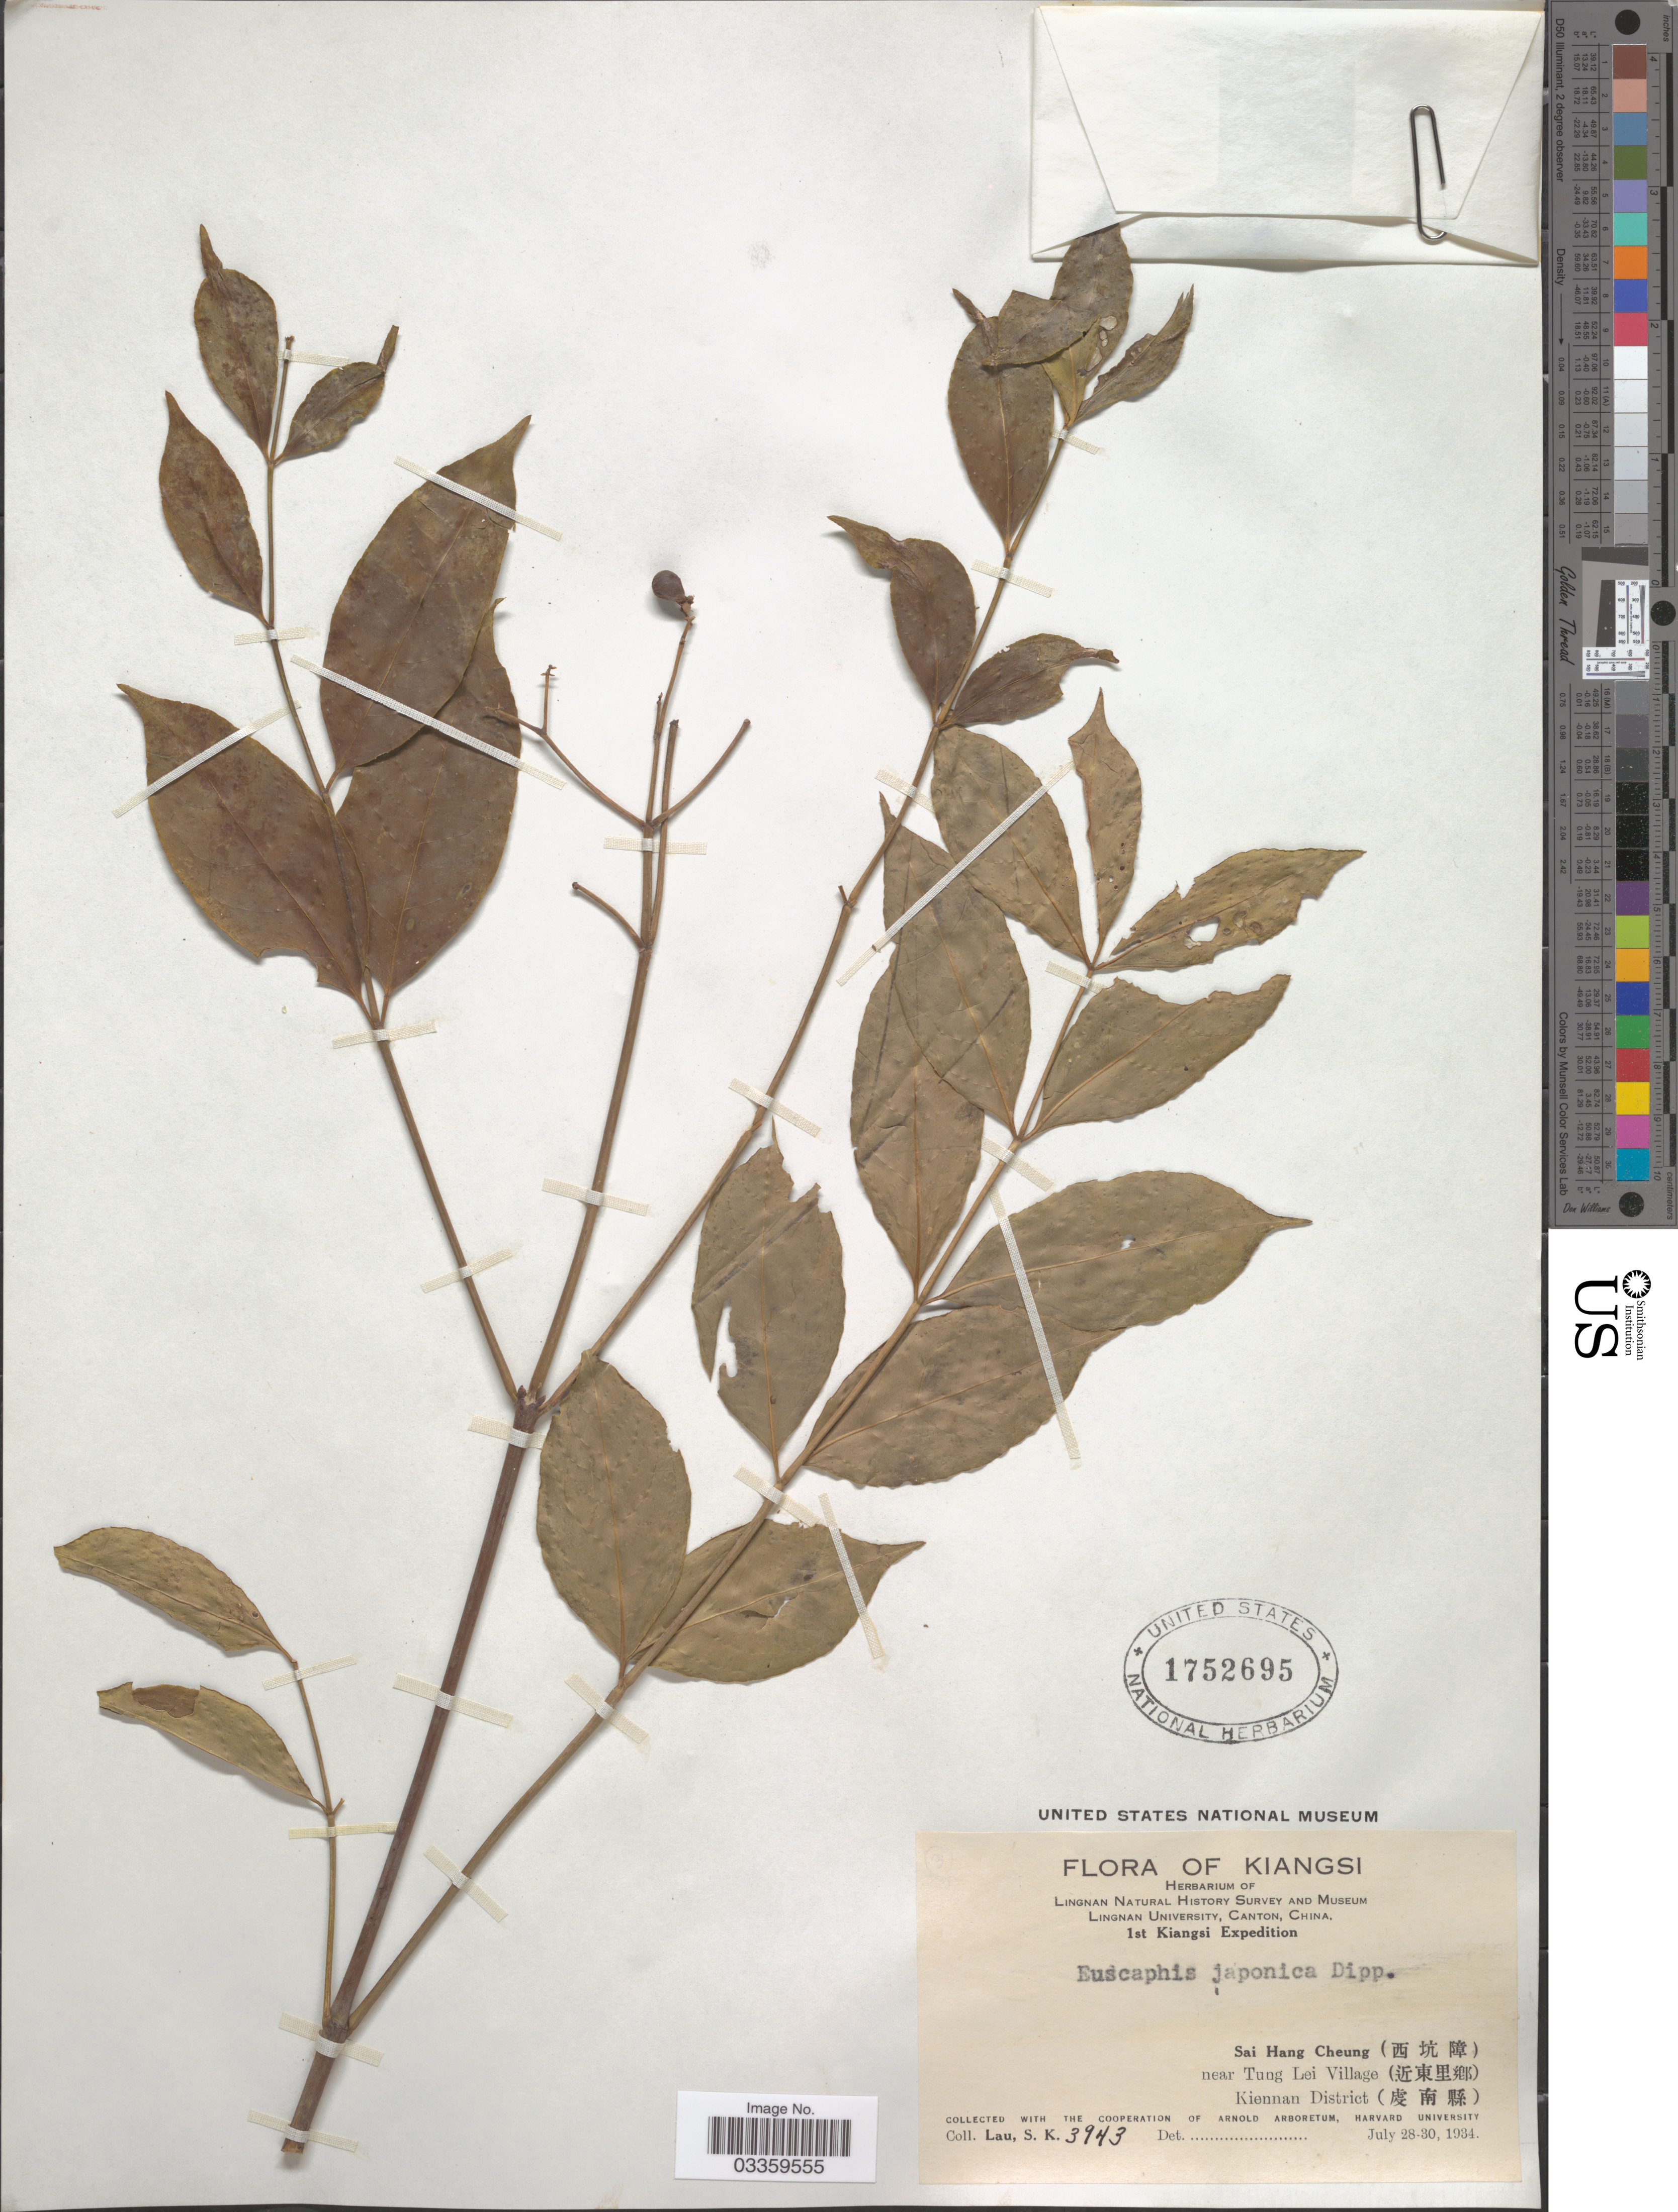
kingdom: Plantae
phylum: Tracheophyta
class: Magnoliopsida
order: Crossosomatales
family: Staphyleaceae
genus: Euscaphis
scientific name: Euscaphis japonica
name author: (Thunb.) Kanitz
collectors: S. K. Lau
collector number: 3943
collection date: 1934-07-28/1934-07-30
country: China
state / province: Jiangxi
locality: Kiangsi. Sai Hang Cheung (X) near Tung Lei Village (X). Kiennan District (X).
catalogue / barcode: US 1752695